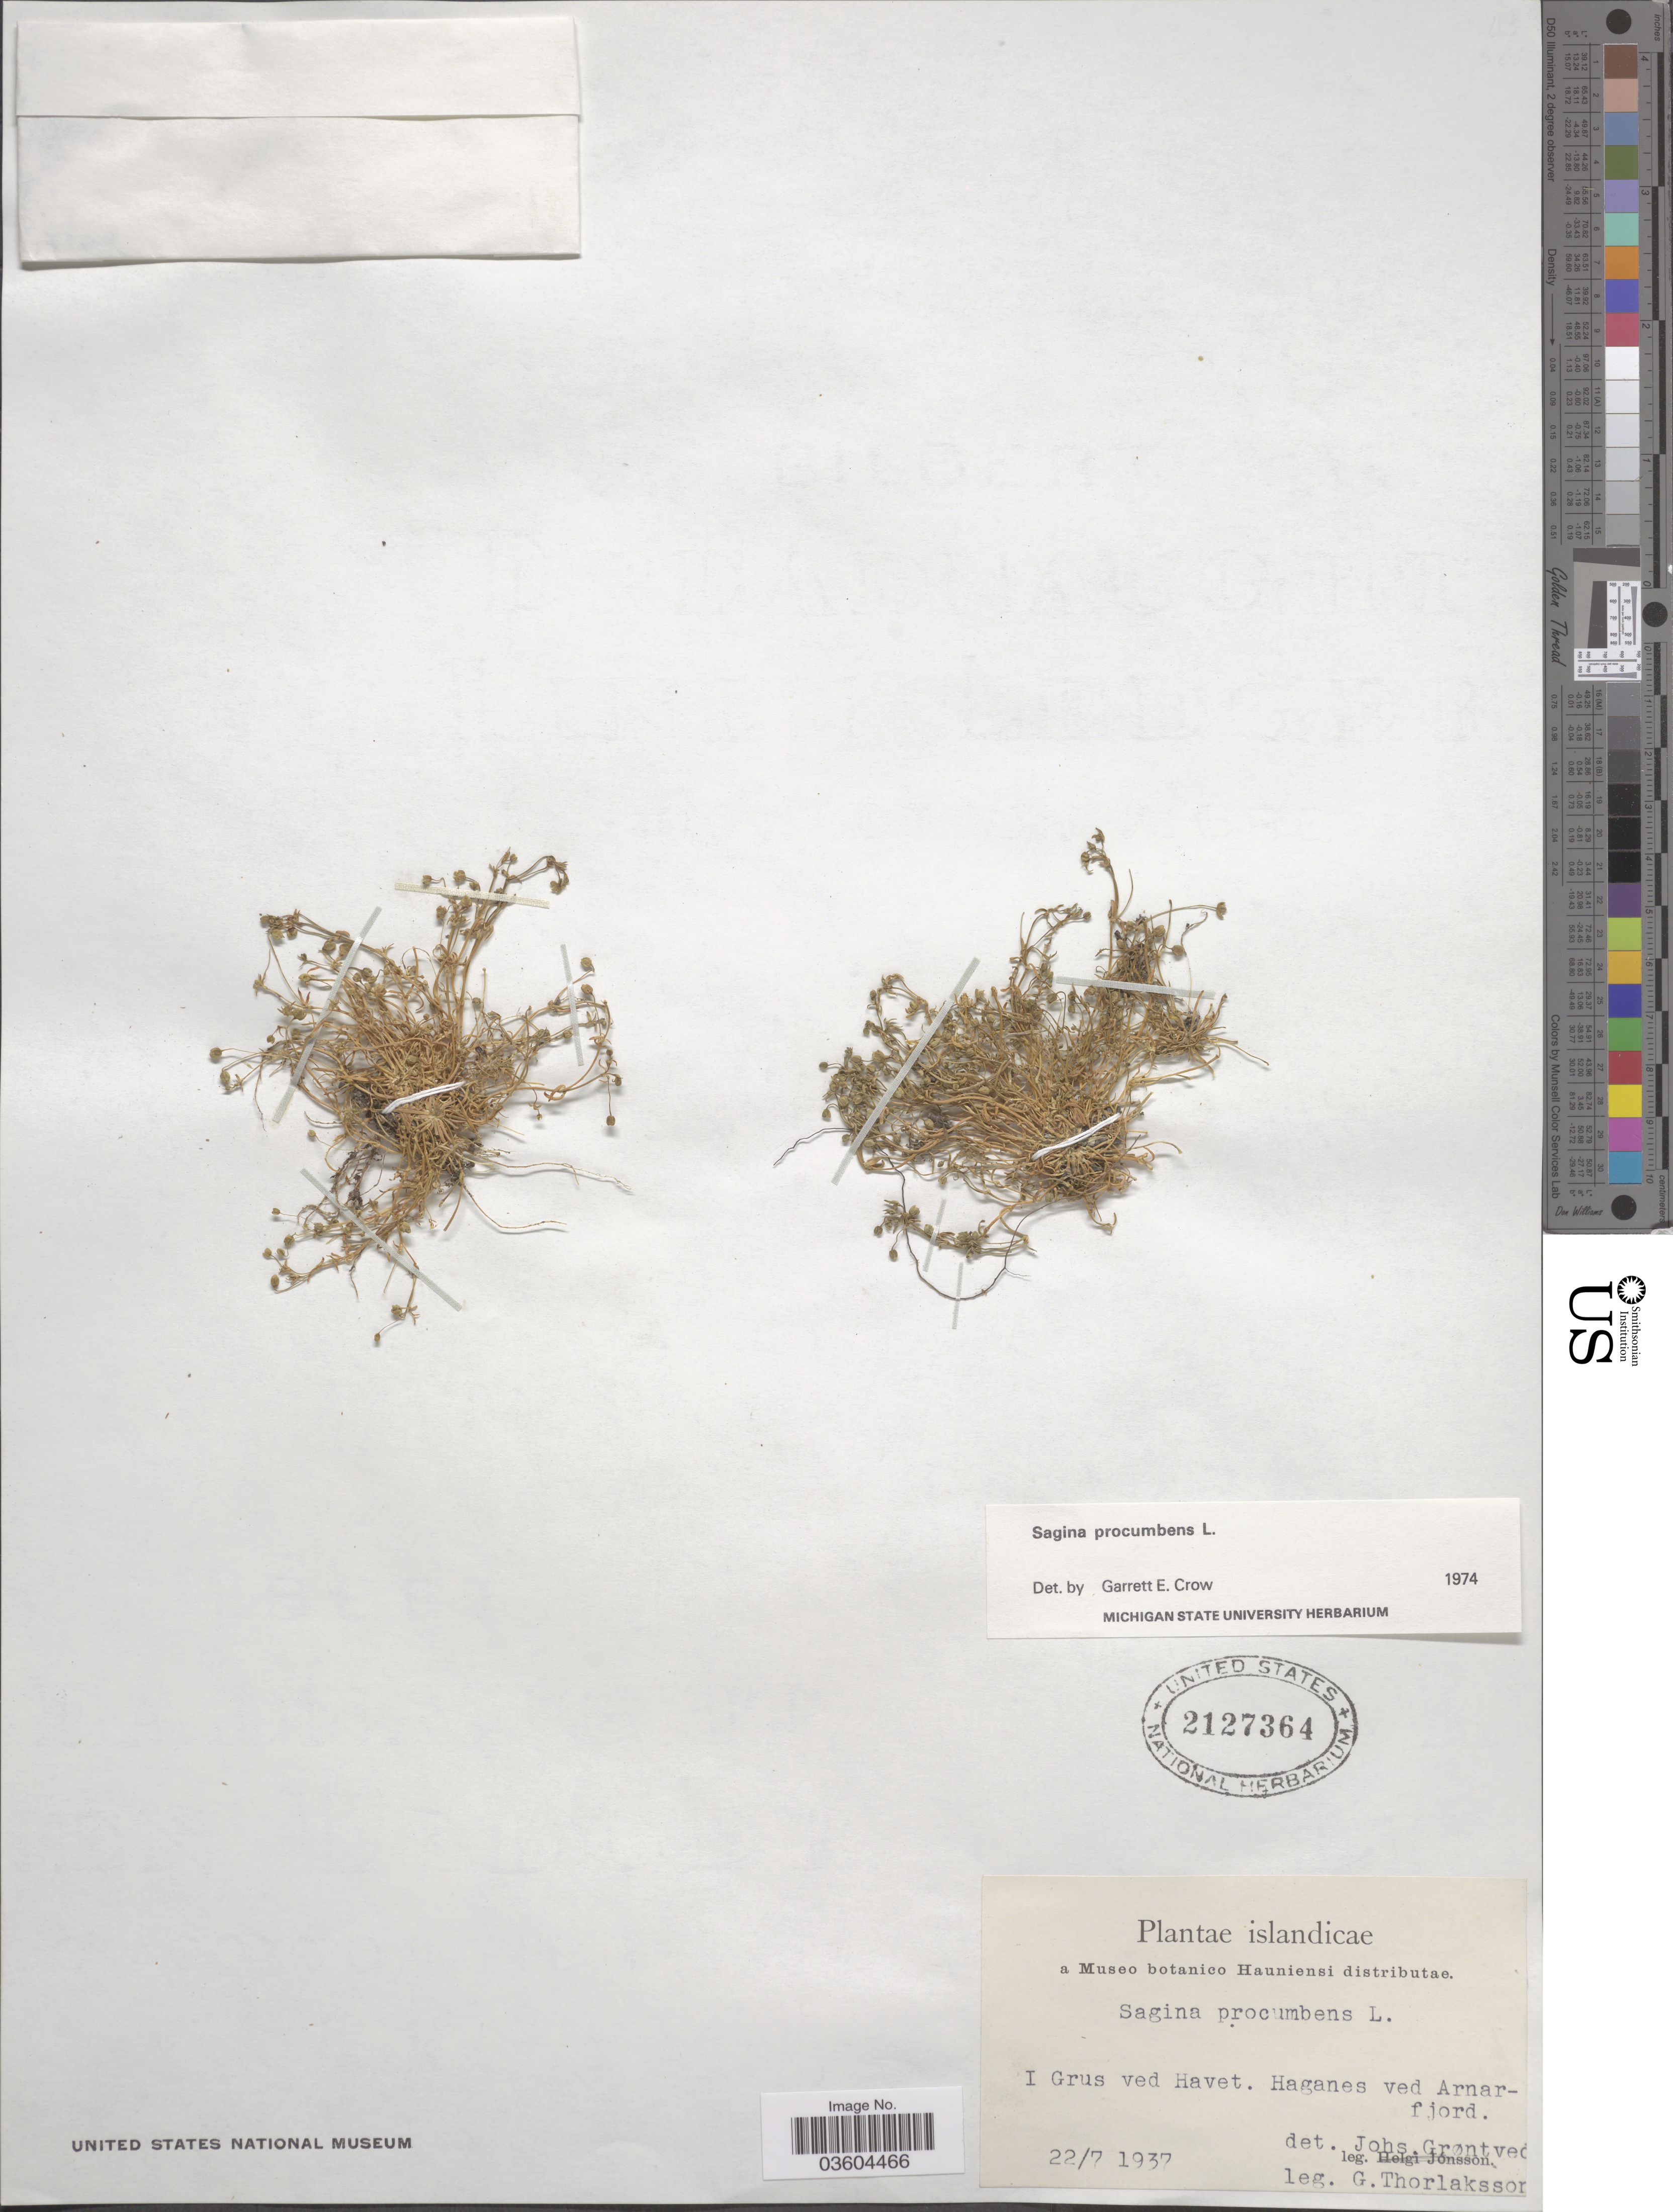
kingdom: Plantae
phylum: Tracheophyta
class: Magnoliopsida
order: Caryophyllales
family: Caryophyllaceae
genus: Sagina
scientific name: Sagina procumbens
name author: L.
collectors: G. Thorlaksson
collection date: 1937-07-22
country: Iceland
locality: Islandicae. I Grus ved Havet. Haganes ved Arnardfjord.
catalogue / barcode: US 2127364